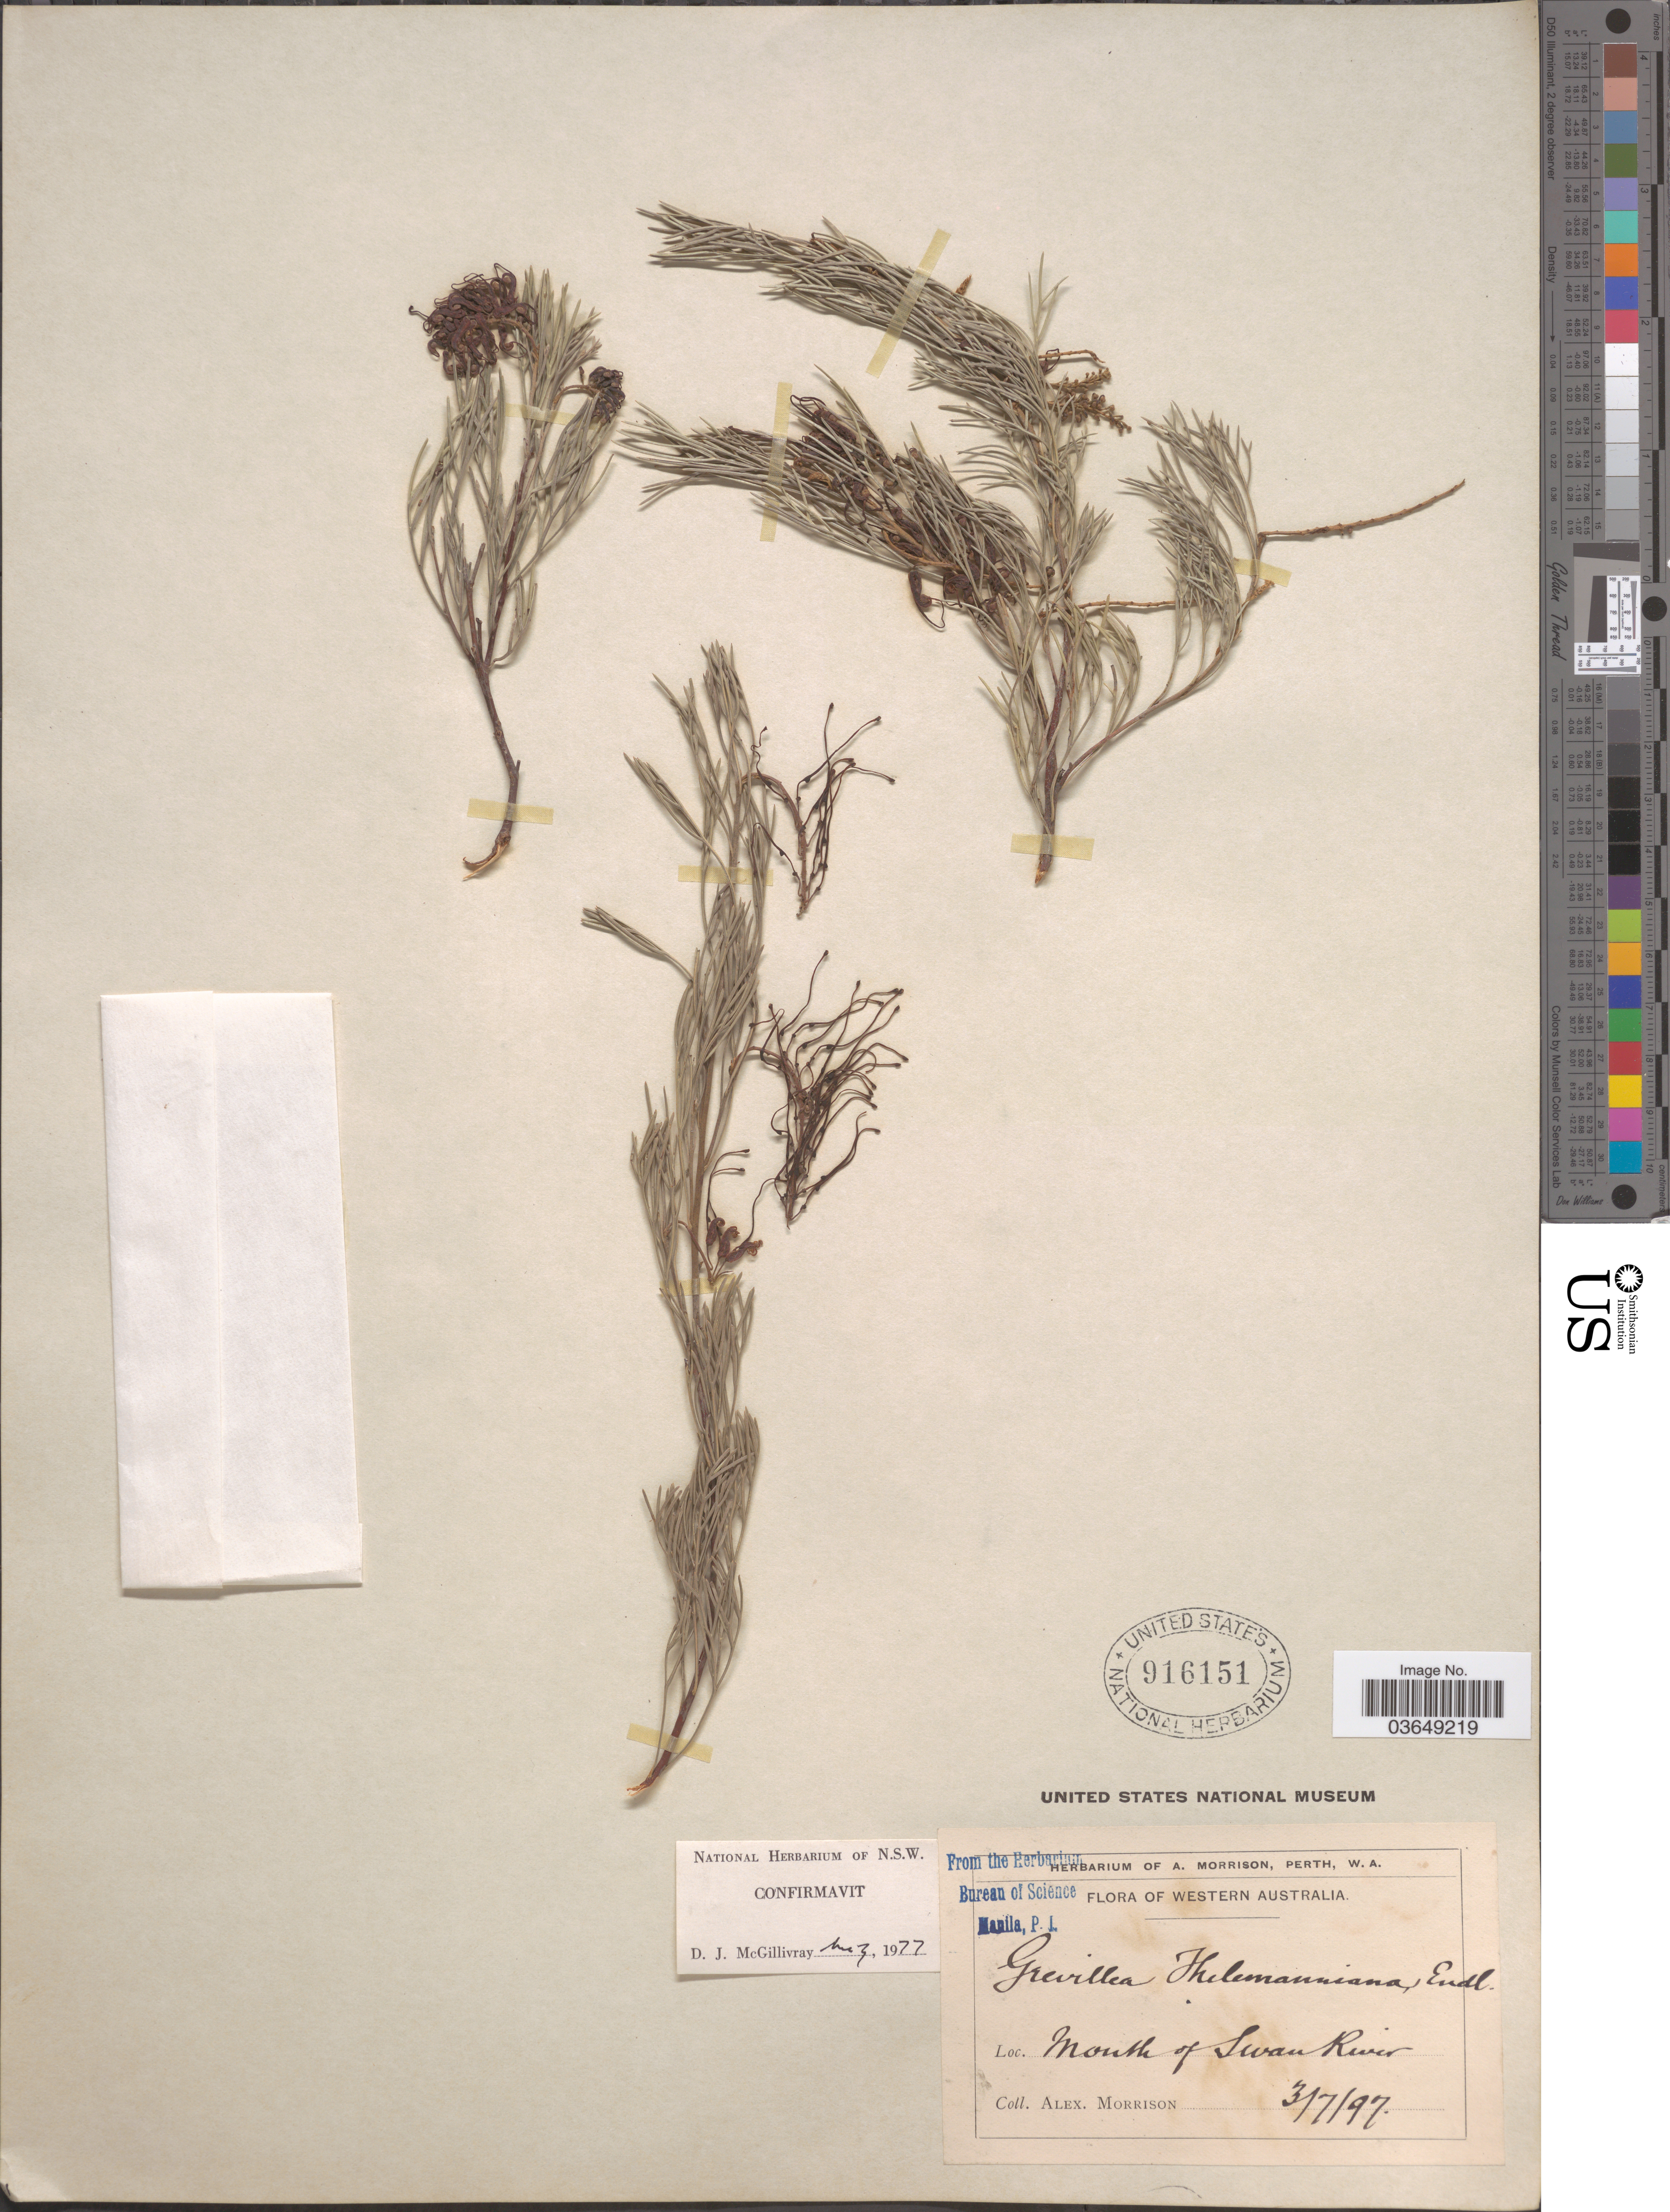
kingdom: Plantae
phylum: Tracheophyta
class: Magnoliopsida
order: Proteales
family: Proteaceae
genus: Grevillea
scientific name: Grevillea thelemanniana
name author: Hügel ex Lindl.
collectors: A. Morrison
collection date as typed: Transcribed d/m/y: 3/7/97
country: Australia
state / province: Western Australia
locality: Mouth of Swan River.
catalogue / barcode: US 916151